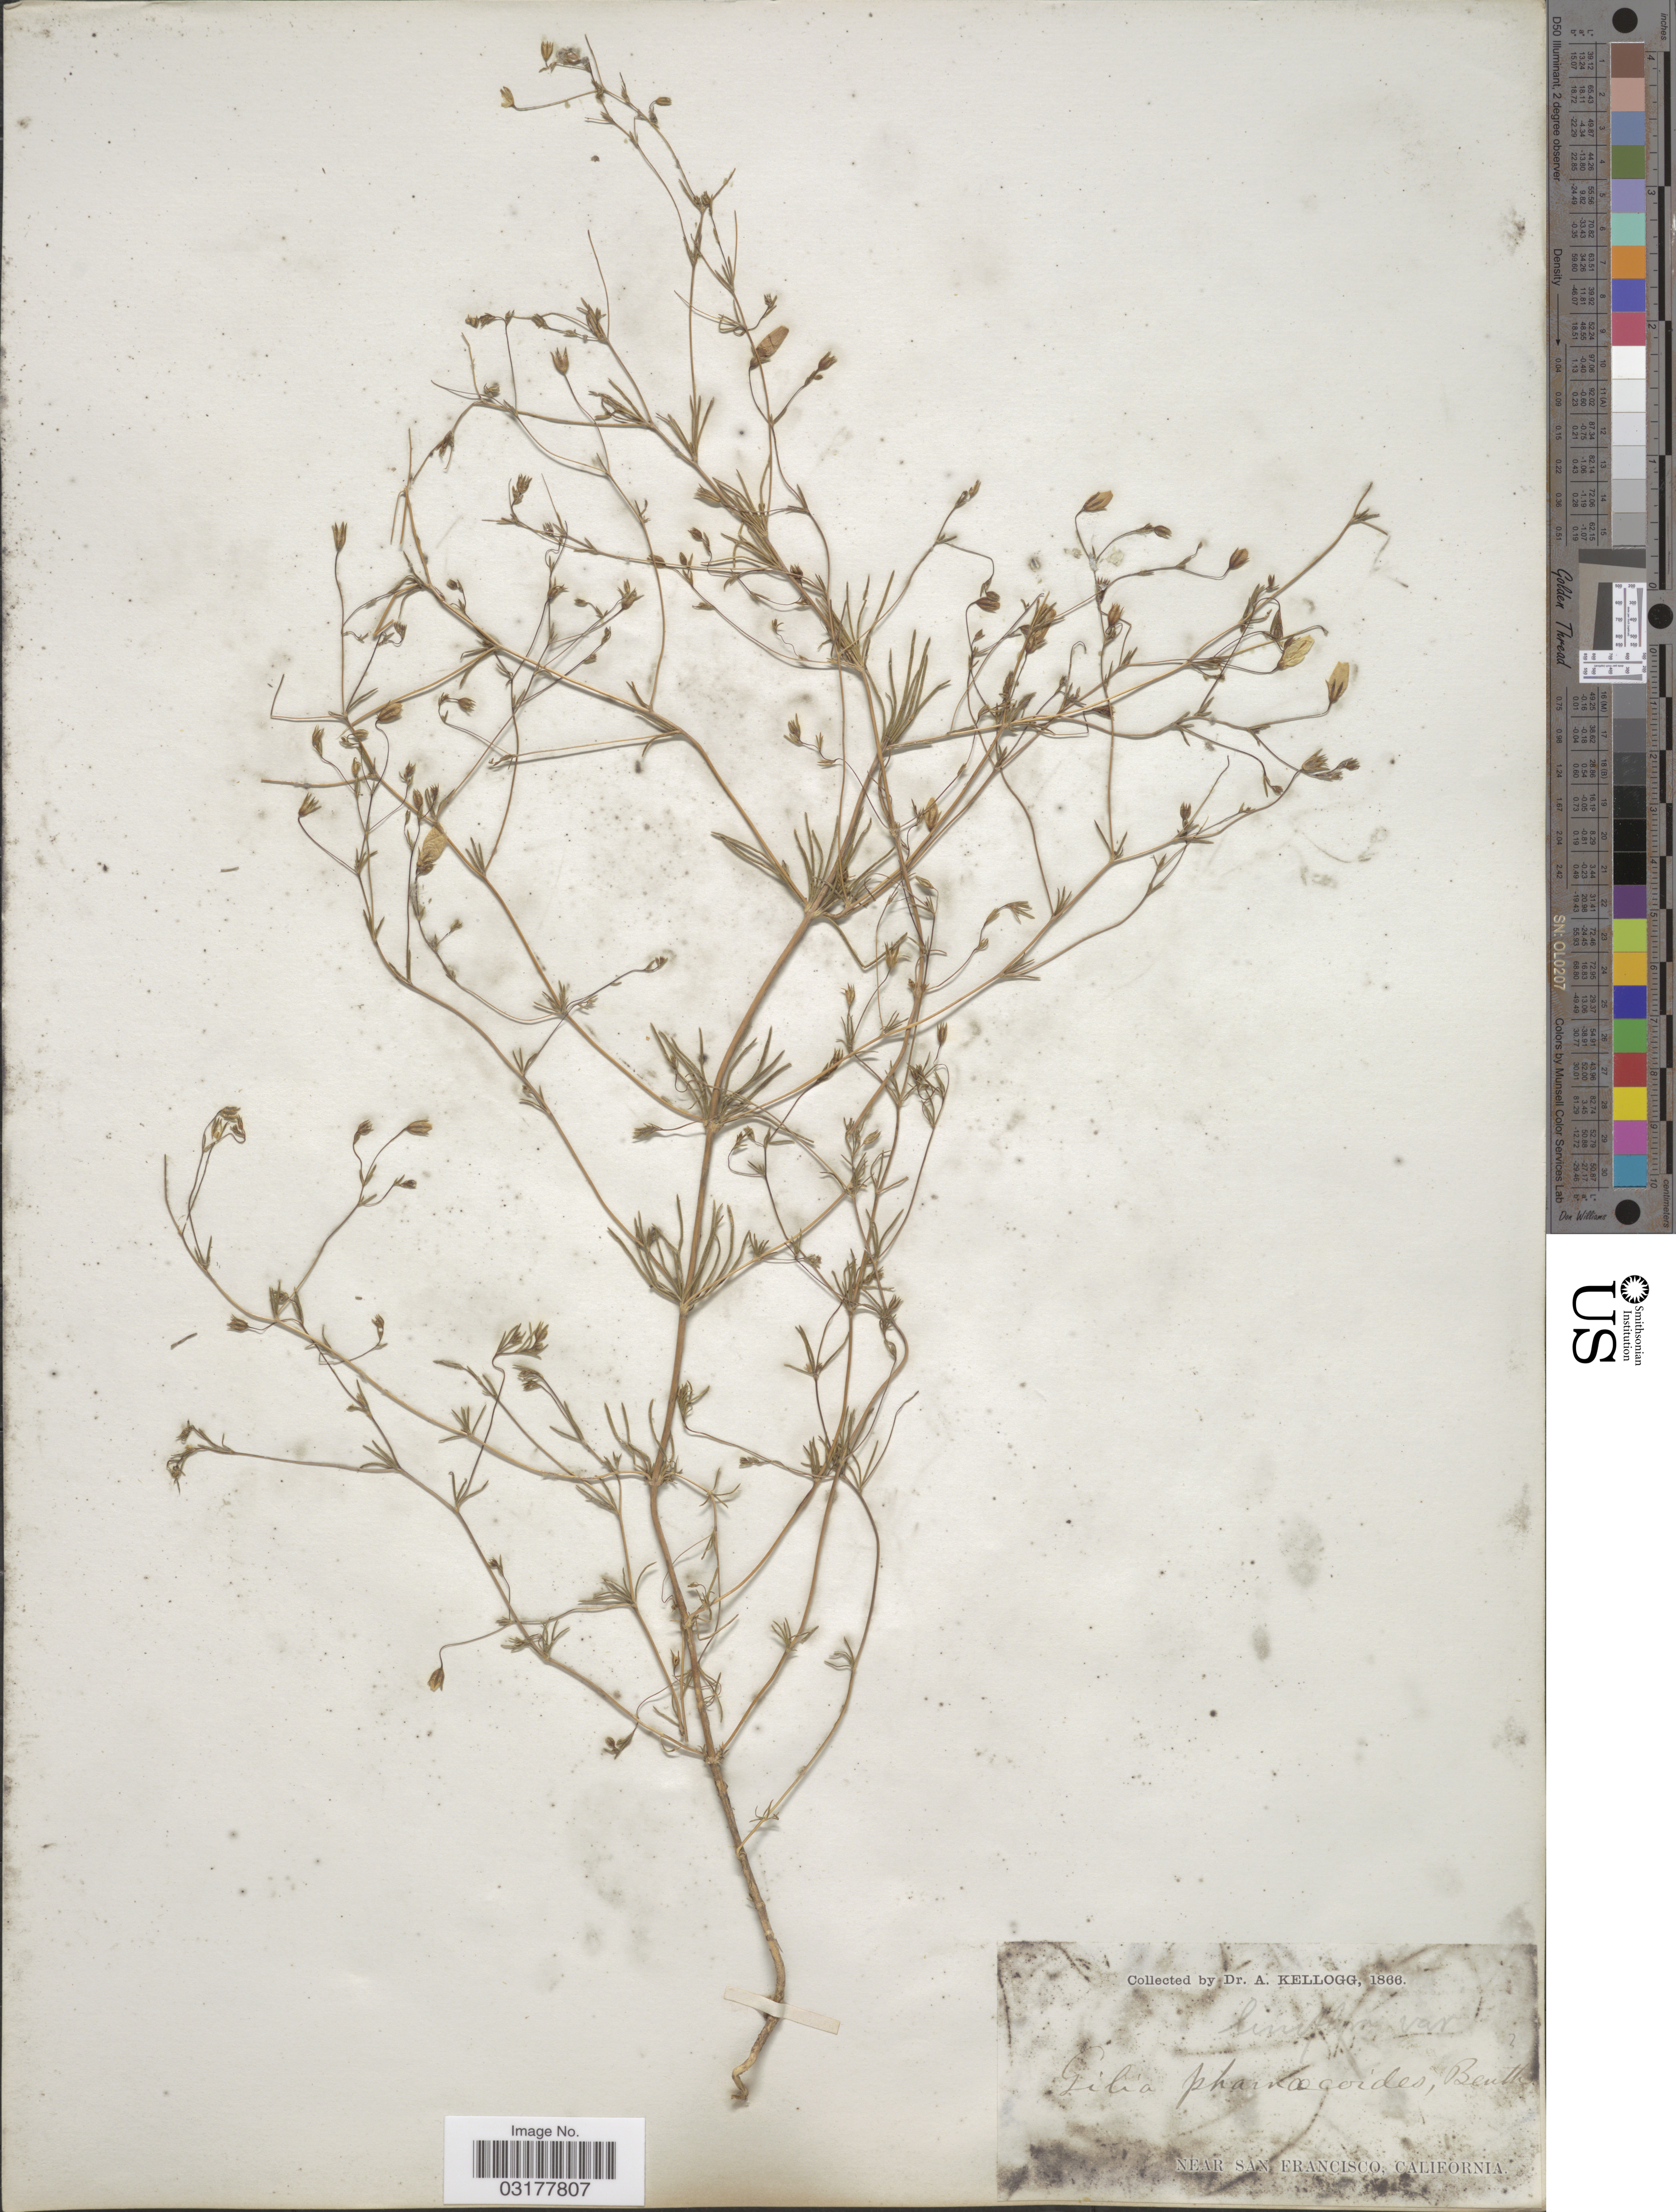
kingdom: Plantae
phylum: Tracheophyta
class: Magnoliopsida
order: Ericales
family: Polemoniaceae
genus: Leptosiphon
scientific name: Leptosiphon liniflorus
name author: (Benth.) J.M. Porter & L.A. Johnson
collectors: A. Kellogg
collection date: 1866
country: United States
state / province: California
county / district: San Francisco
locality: Near San Francisco.